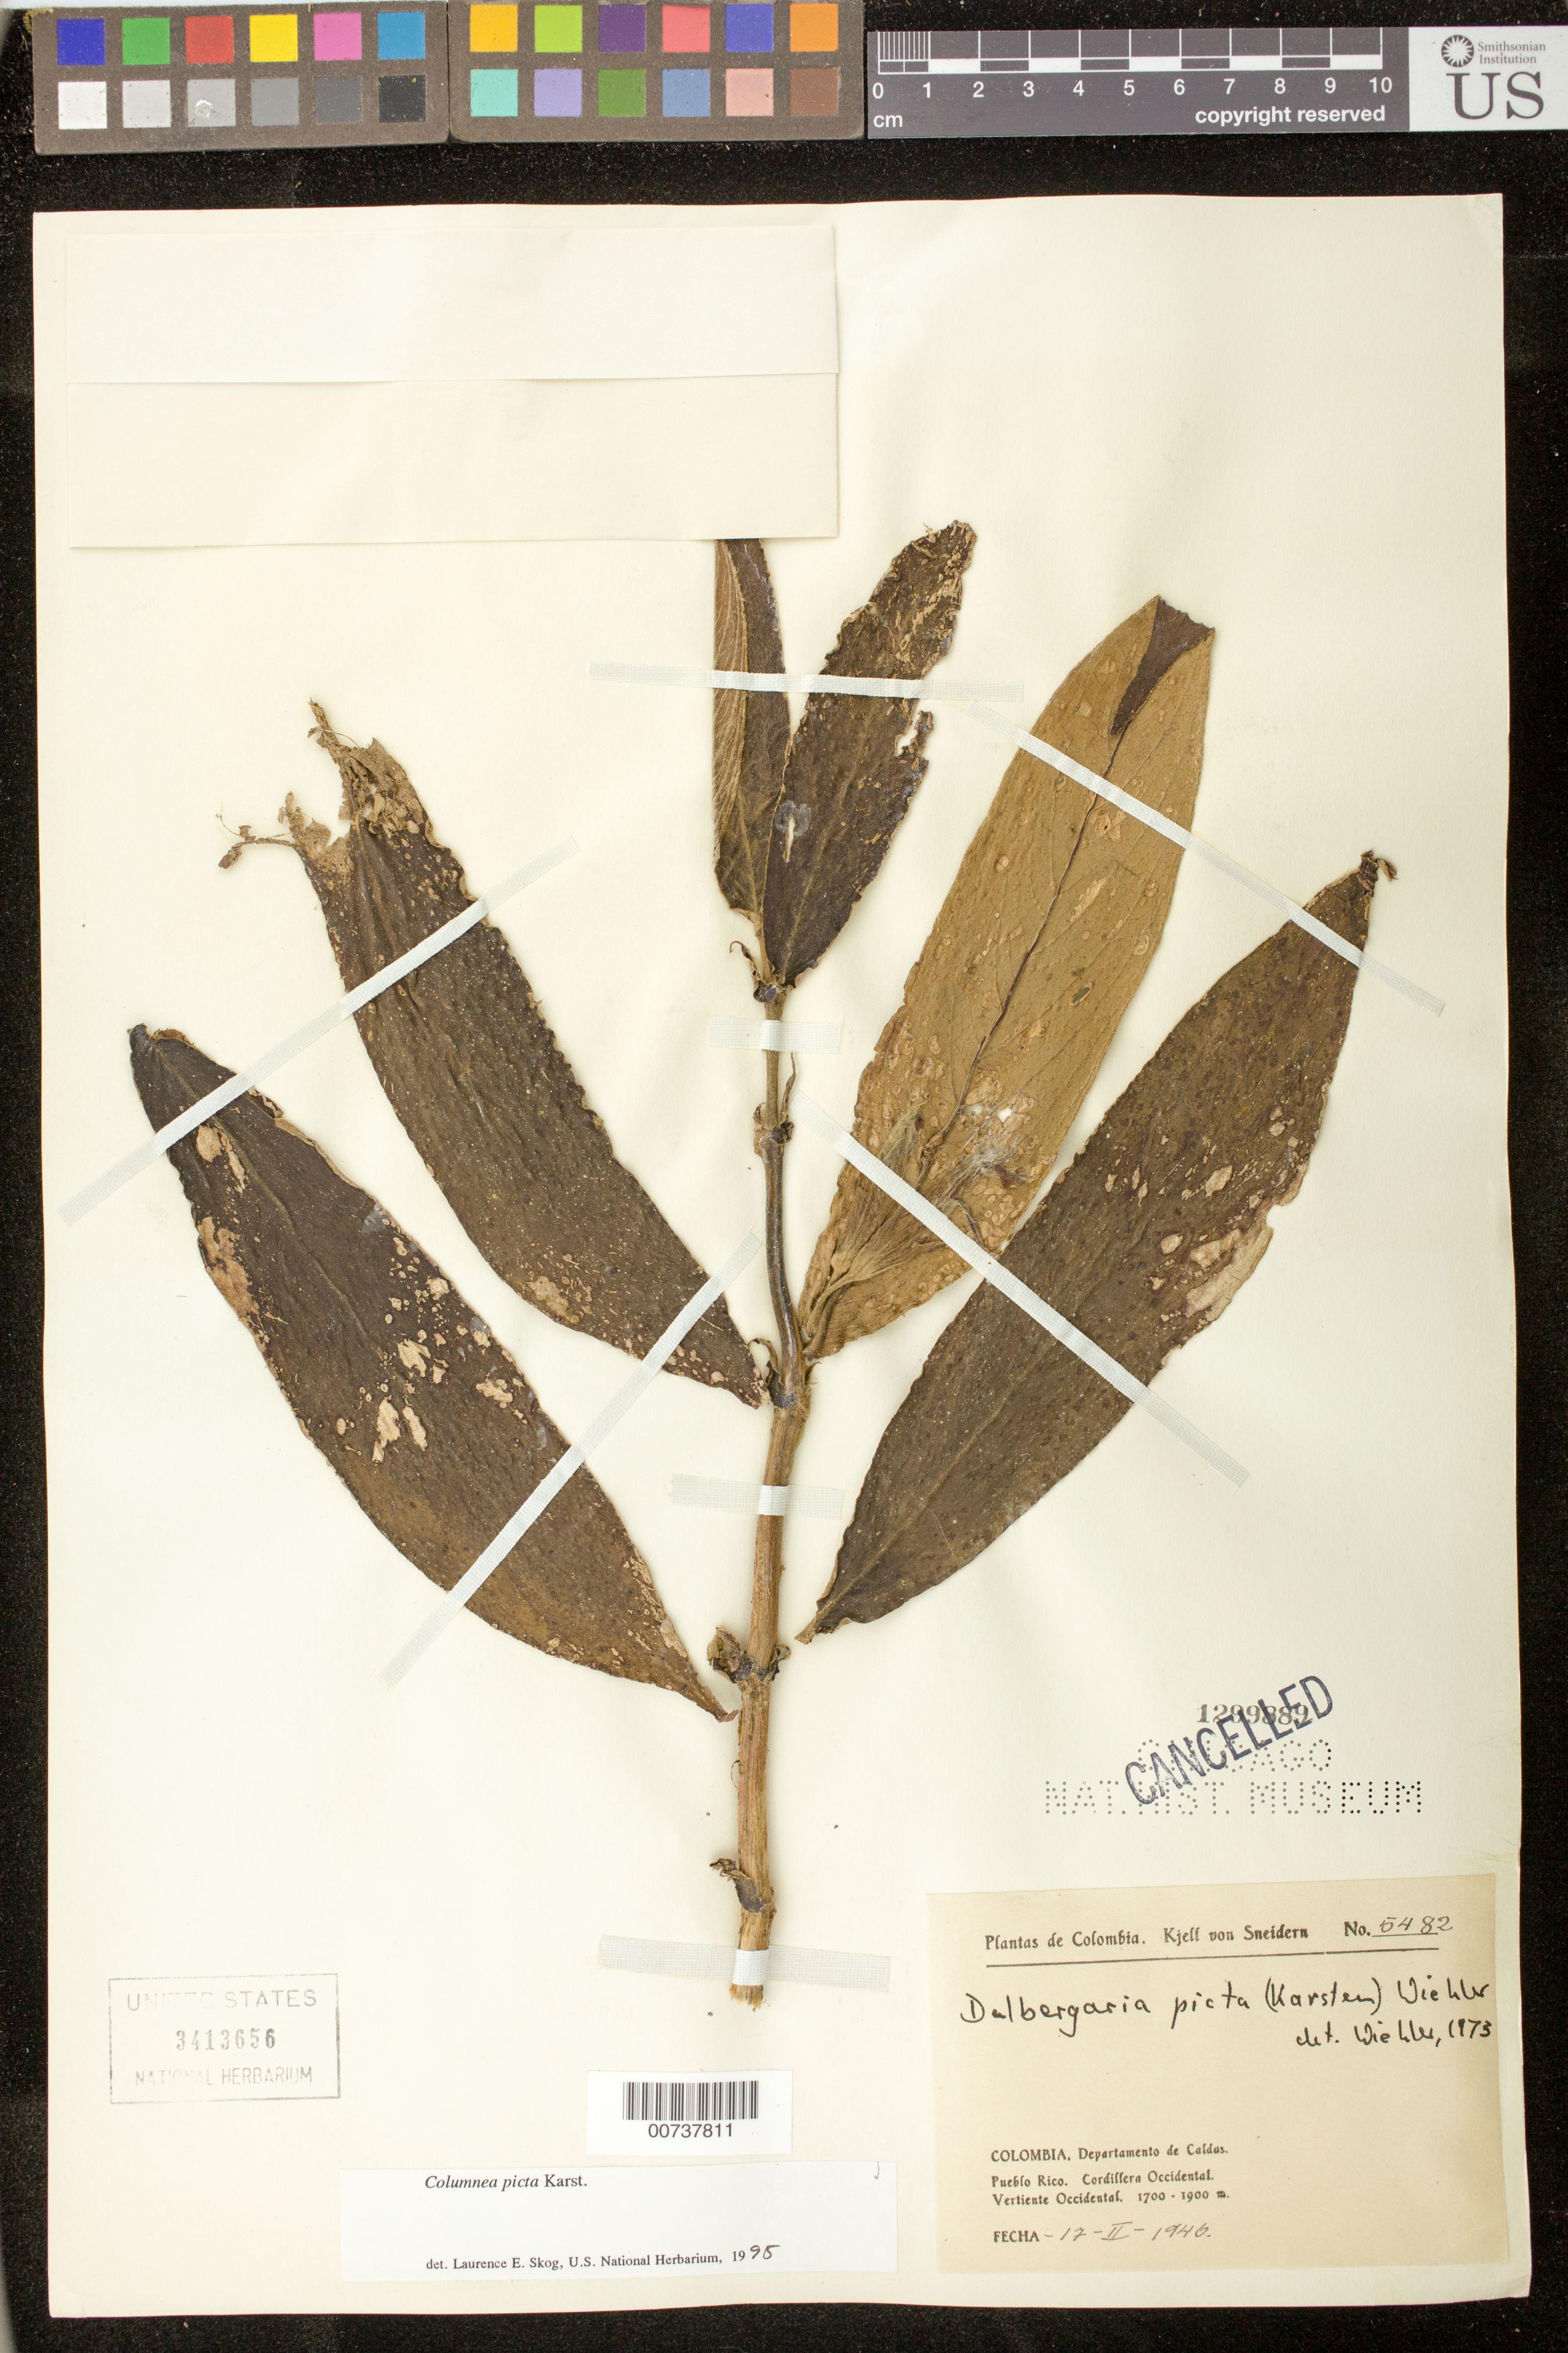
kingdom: Plantae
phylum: Tracheophyta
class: Magnoliopsida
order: Lamiales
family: Gesneriaceae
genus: Columnea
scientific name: Columnea karsteniana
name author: Singh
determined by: Skog, Laurence E.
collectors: K. von Sneidern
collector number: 5482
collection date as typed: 17 Feb 1946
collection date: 1946-02-17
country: Colombia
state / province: Caldas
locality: Pueblo Rico. Cordillera Occidental. Vertiente Occidental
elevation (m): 1700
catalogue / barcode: US 3413656